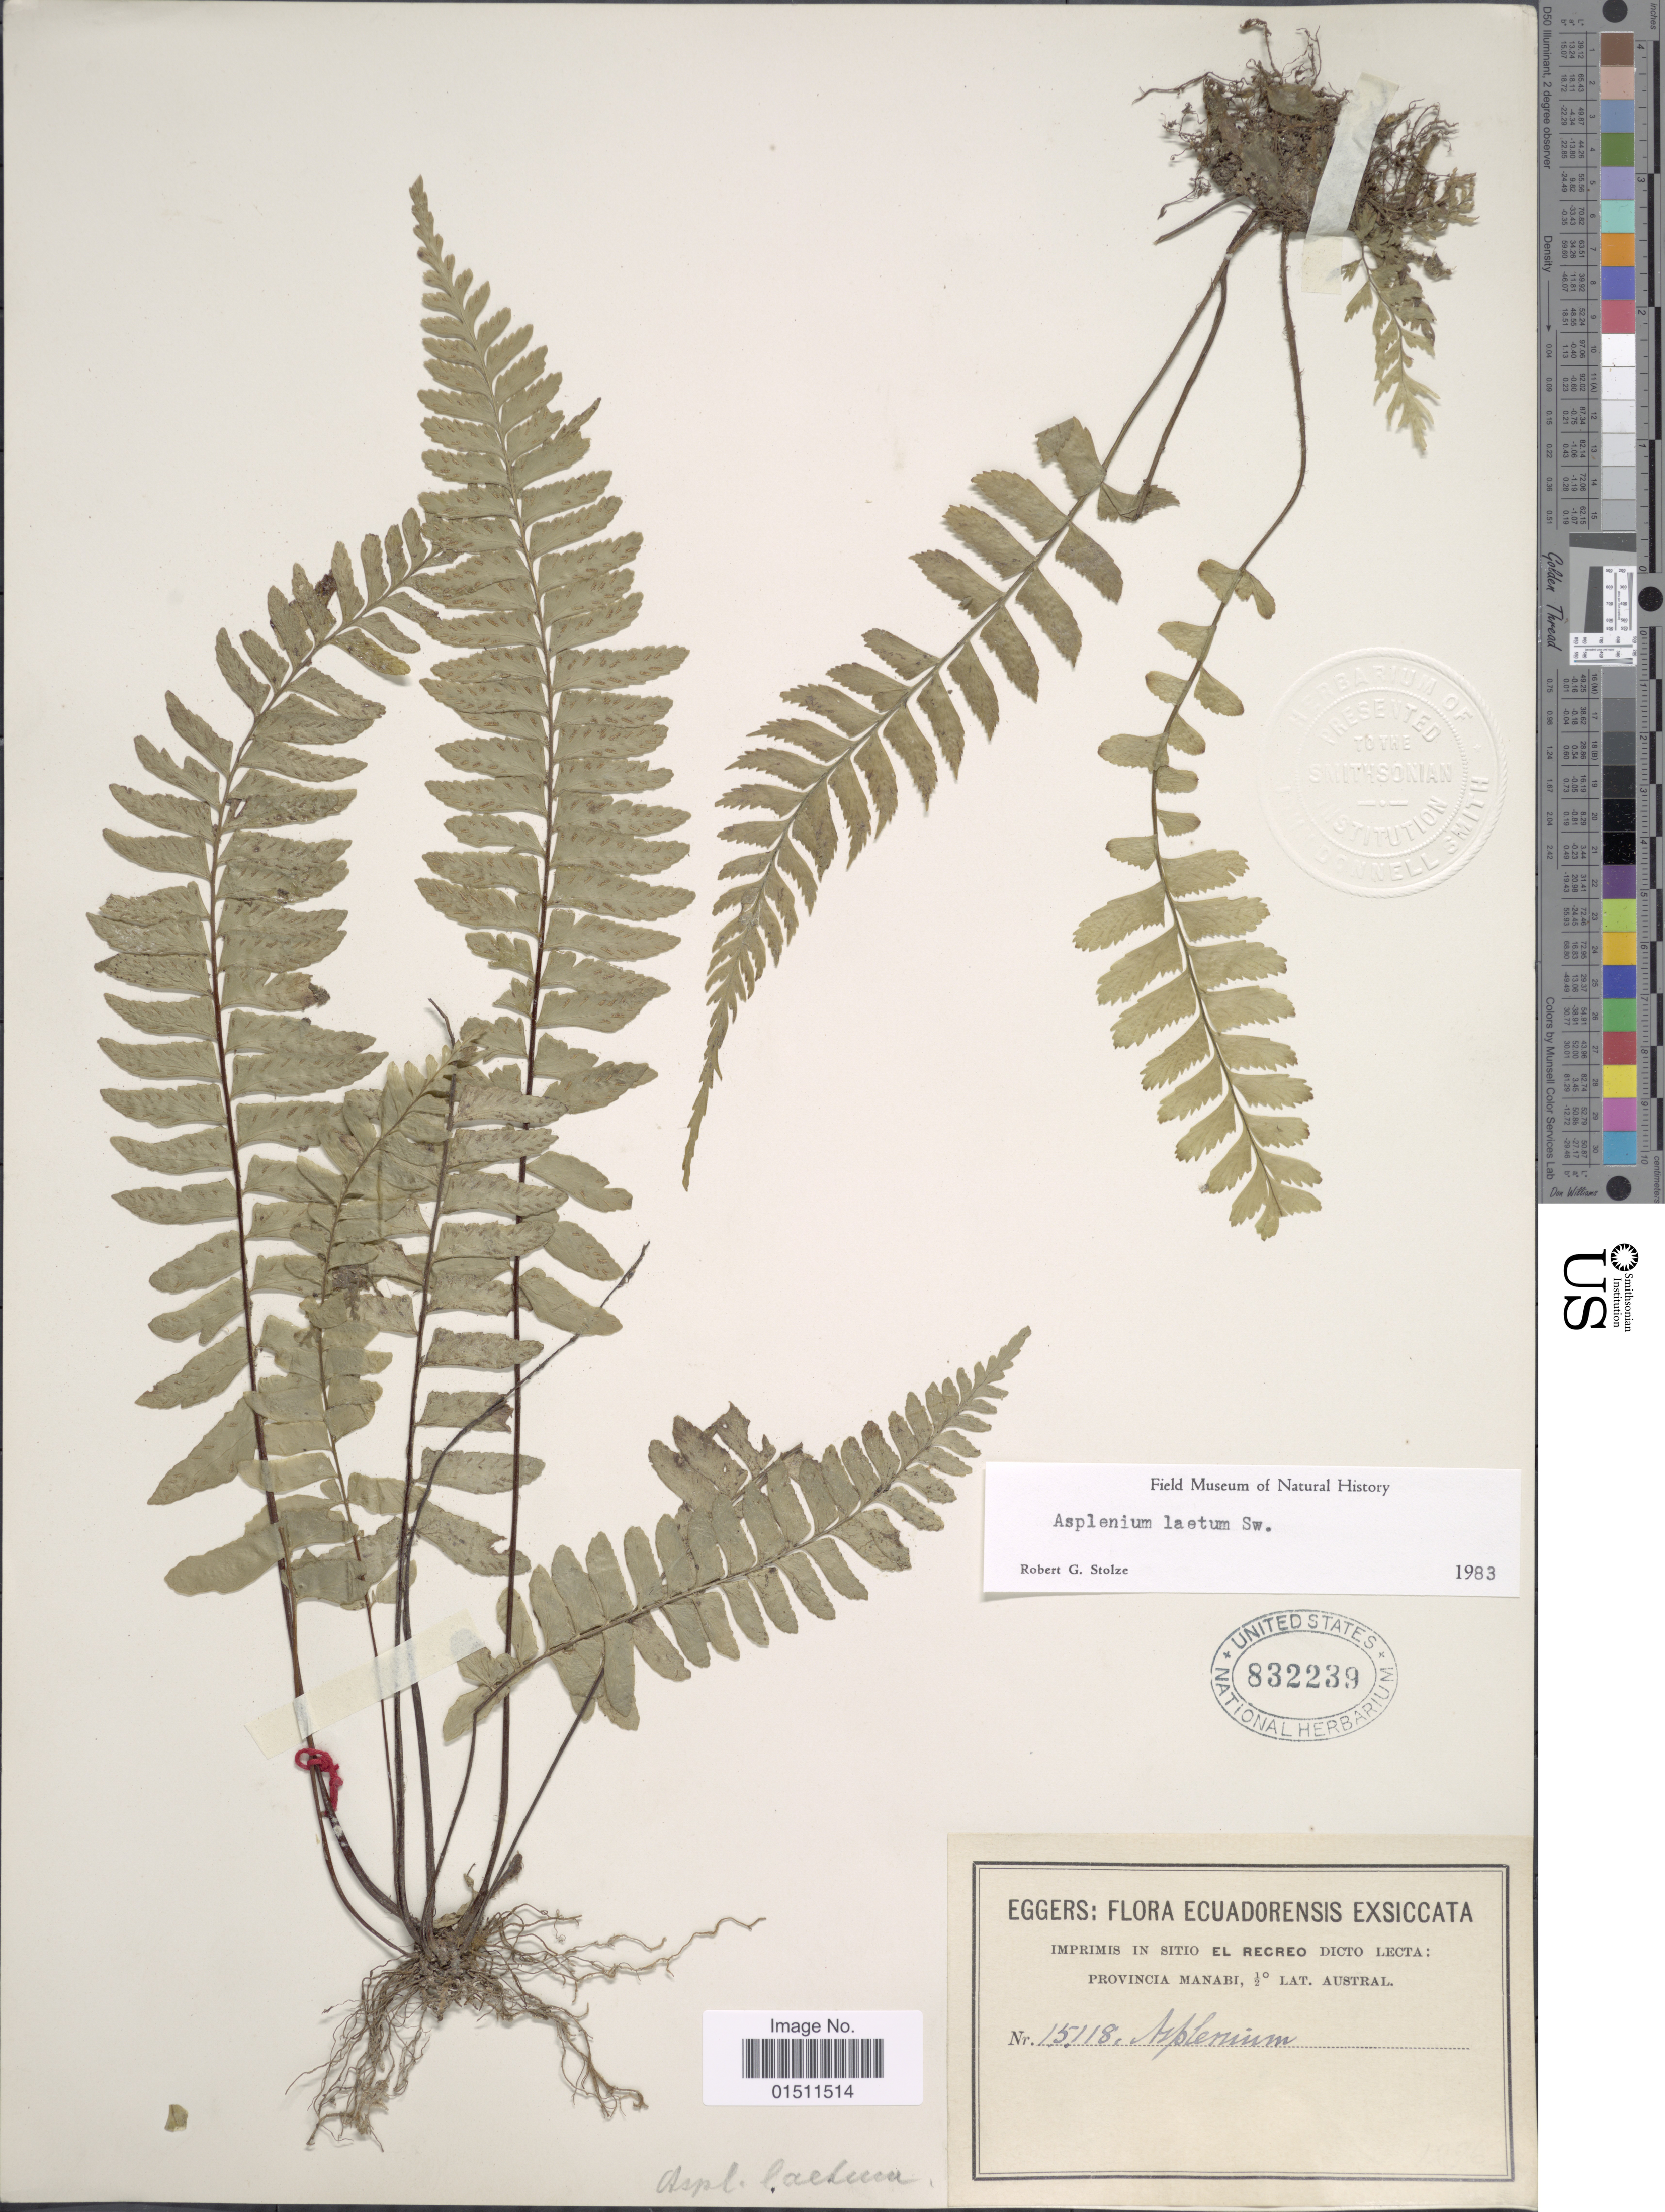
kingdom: Plantae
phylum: Tracheophyta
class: Polypodiopsida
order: Polypodiales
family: Aspleniaceae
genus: Asplenium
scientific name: Asplenium laetum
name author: Sw.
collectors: -. Eggers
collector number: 15118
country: Ecuador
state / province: Manabí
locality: Provincia Manabi, Austral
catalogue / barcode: US 832239